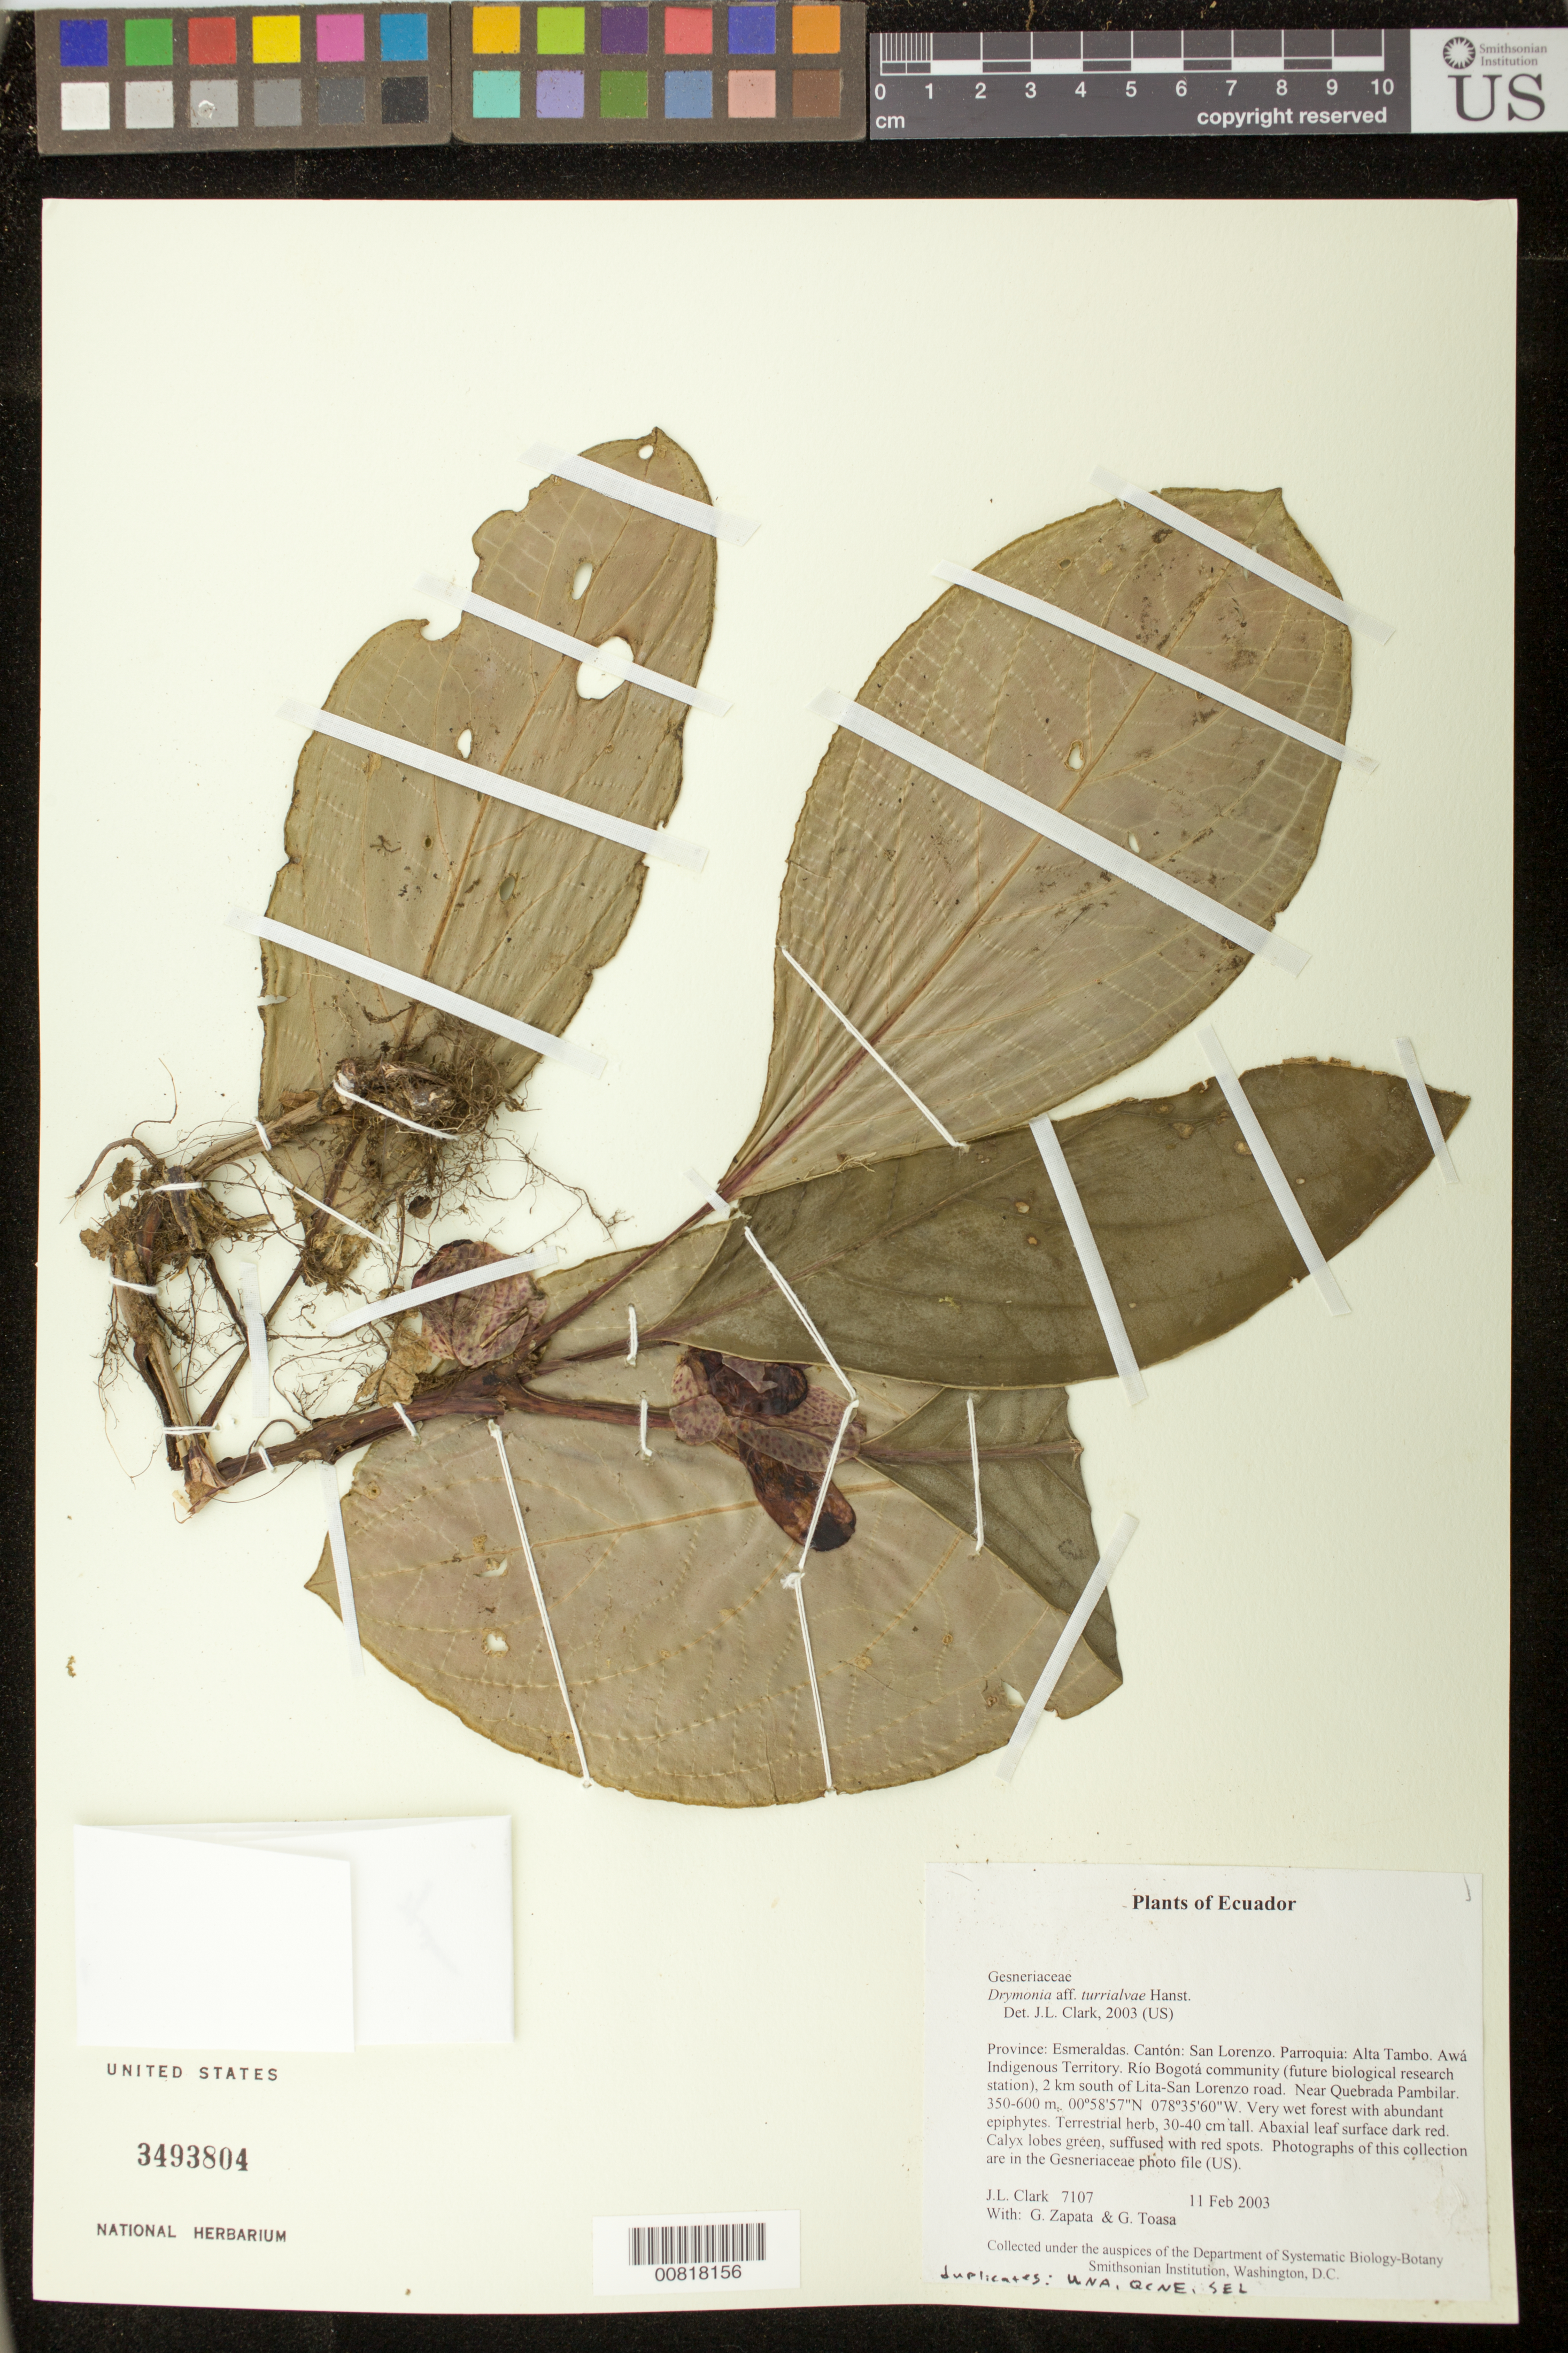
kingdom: Plantae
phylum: Tracheophyta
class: Magnoliopsida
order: Lamiales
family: Gesneriaceae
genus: Drymonia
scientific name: Drymonia turrialvae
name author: Hanst.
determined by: Clark, J. L., (SEL), The Marie Selby Botanical Garden (UNITED STATES)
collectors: J. L. Clark, G. Zapata & G. Toasa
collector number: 7107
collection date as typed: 11 Feb 2003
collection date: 2003-02-11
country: Ecuador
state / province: Esmeraldas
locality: San Lorenzo. Parroquia: Alta Tambo. Awá Indigenous Territory. Río Bogotá community (future biological research station), 2 km south of Lita-San Lorenzo road. Near Quebrada Pambilar.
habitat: Very wet forest with abundant epiphytes.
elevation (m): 350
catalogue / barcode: US 3493804